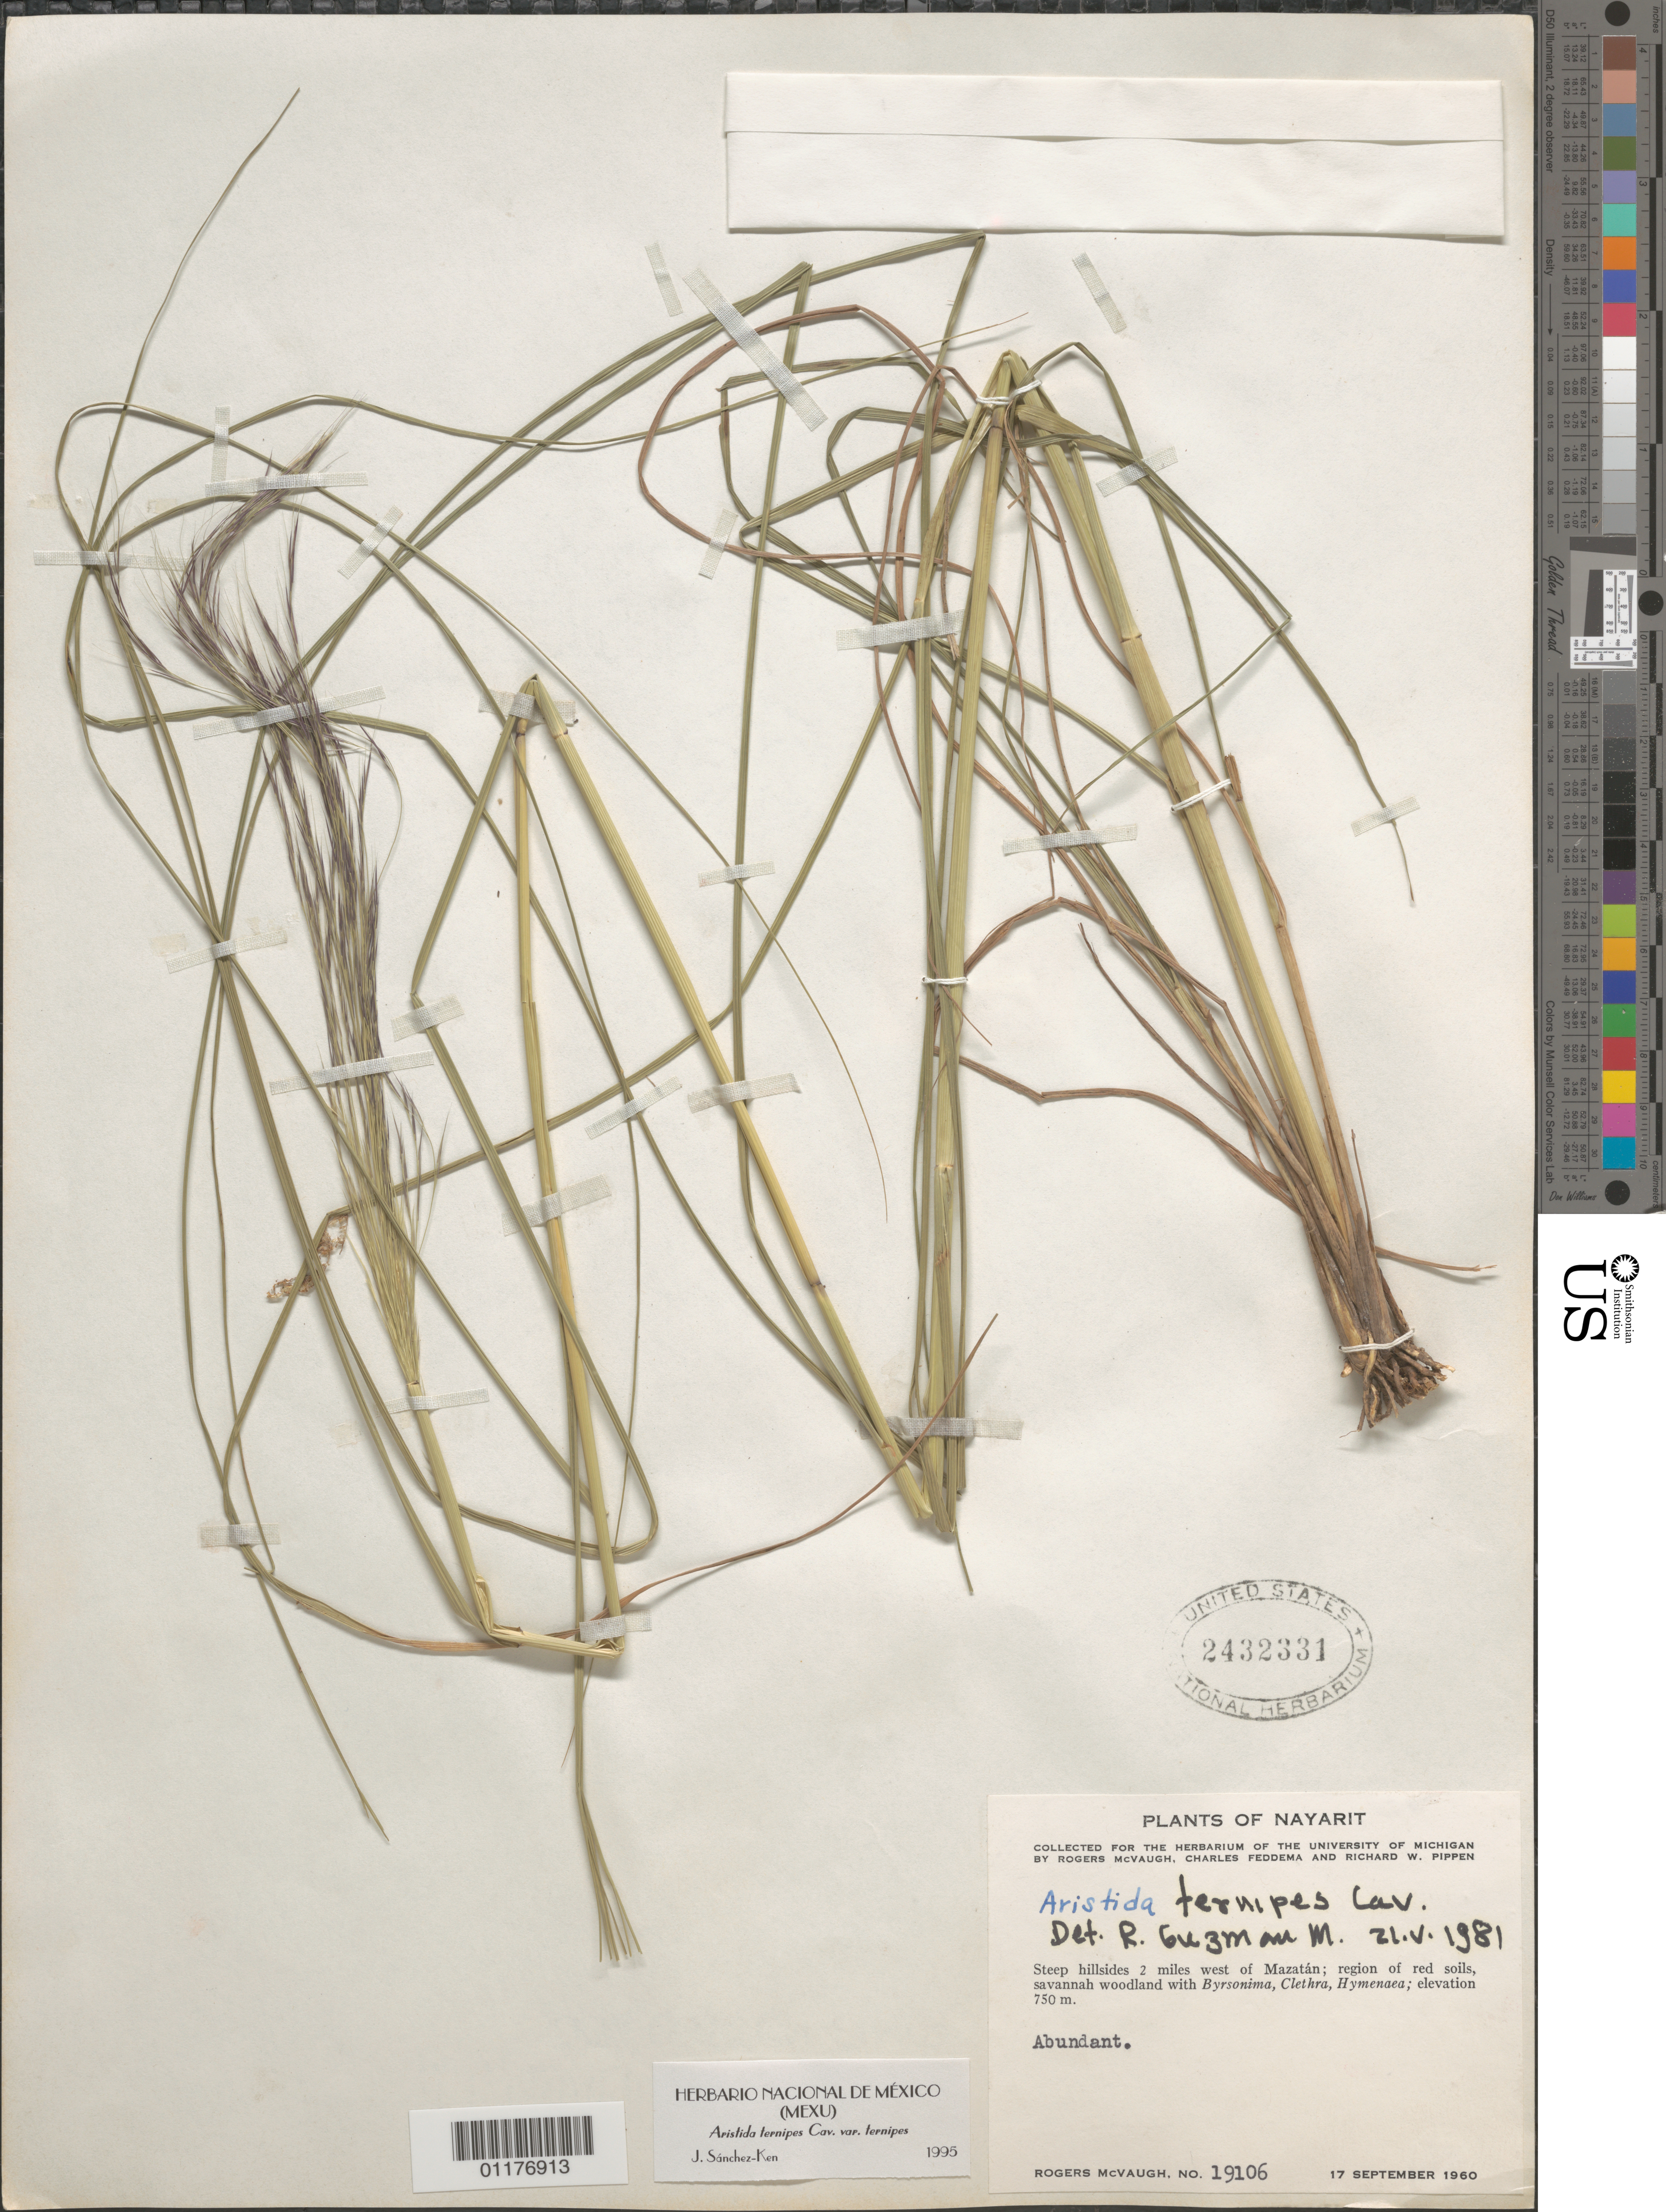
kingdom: Plantae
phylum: Tracheophyta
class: Liliopsida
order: Poales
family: Poaceae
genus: Aristida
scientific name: Aristida ternipes var. ternipes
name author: Cav.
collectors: R. McVaugh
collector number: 19106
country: Mexico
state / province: Nayarit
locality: W of Mazatan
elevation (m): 750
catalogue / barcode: US 2432331